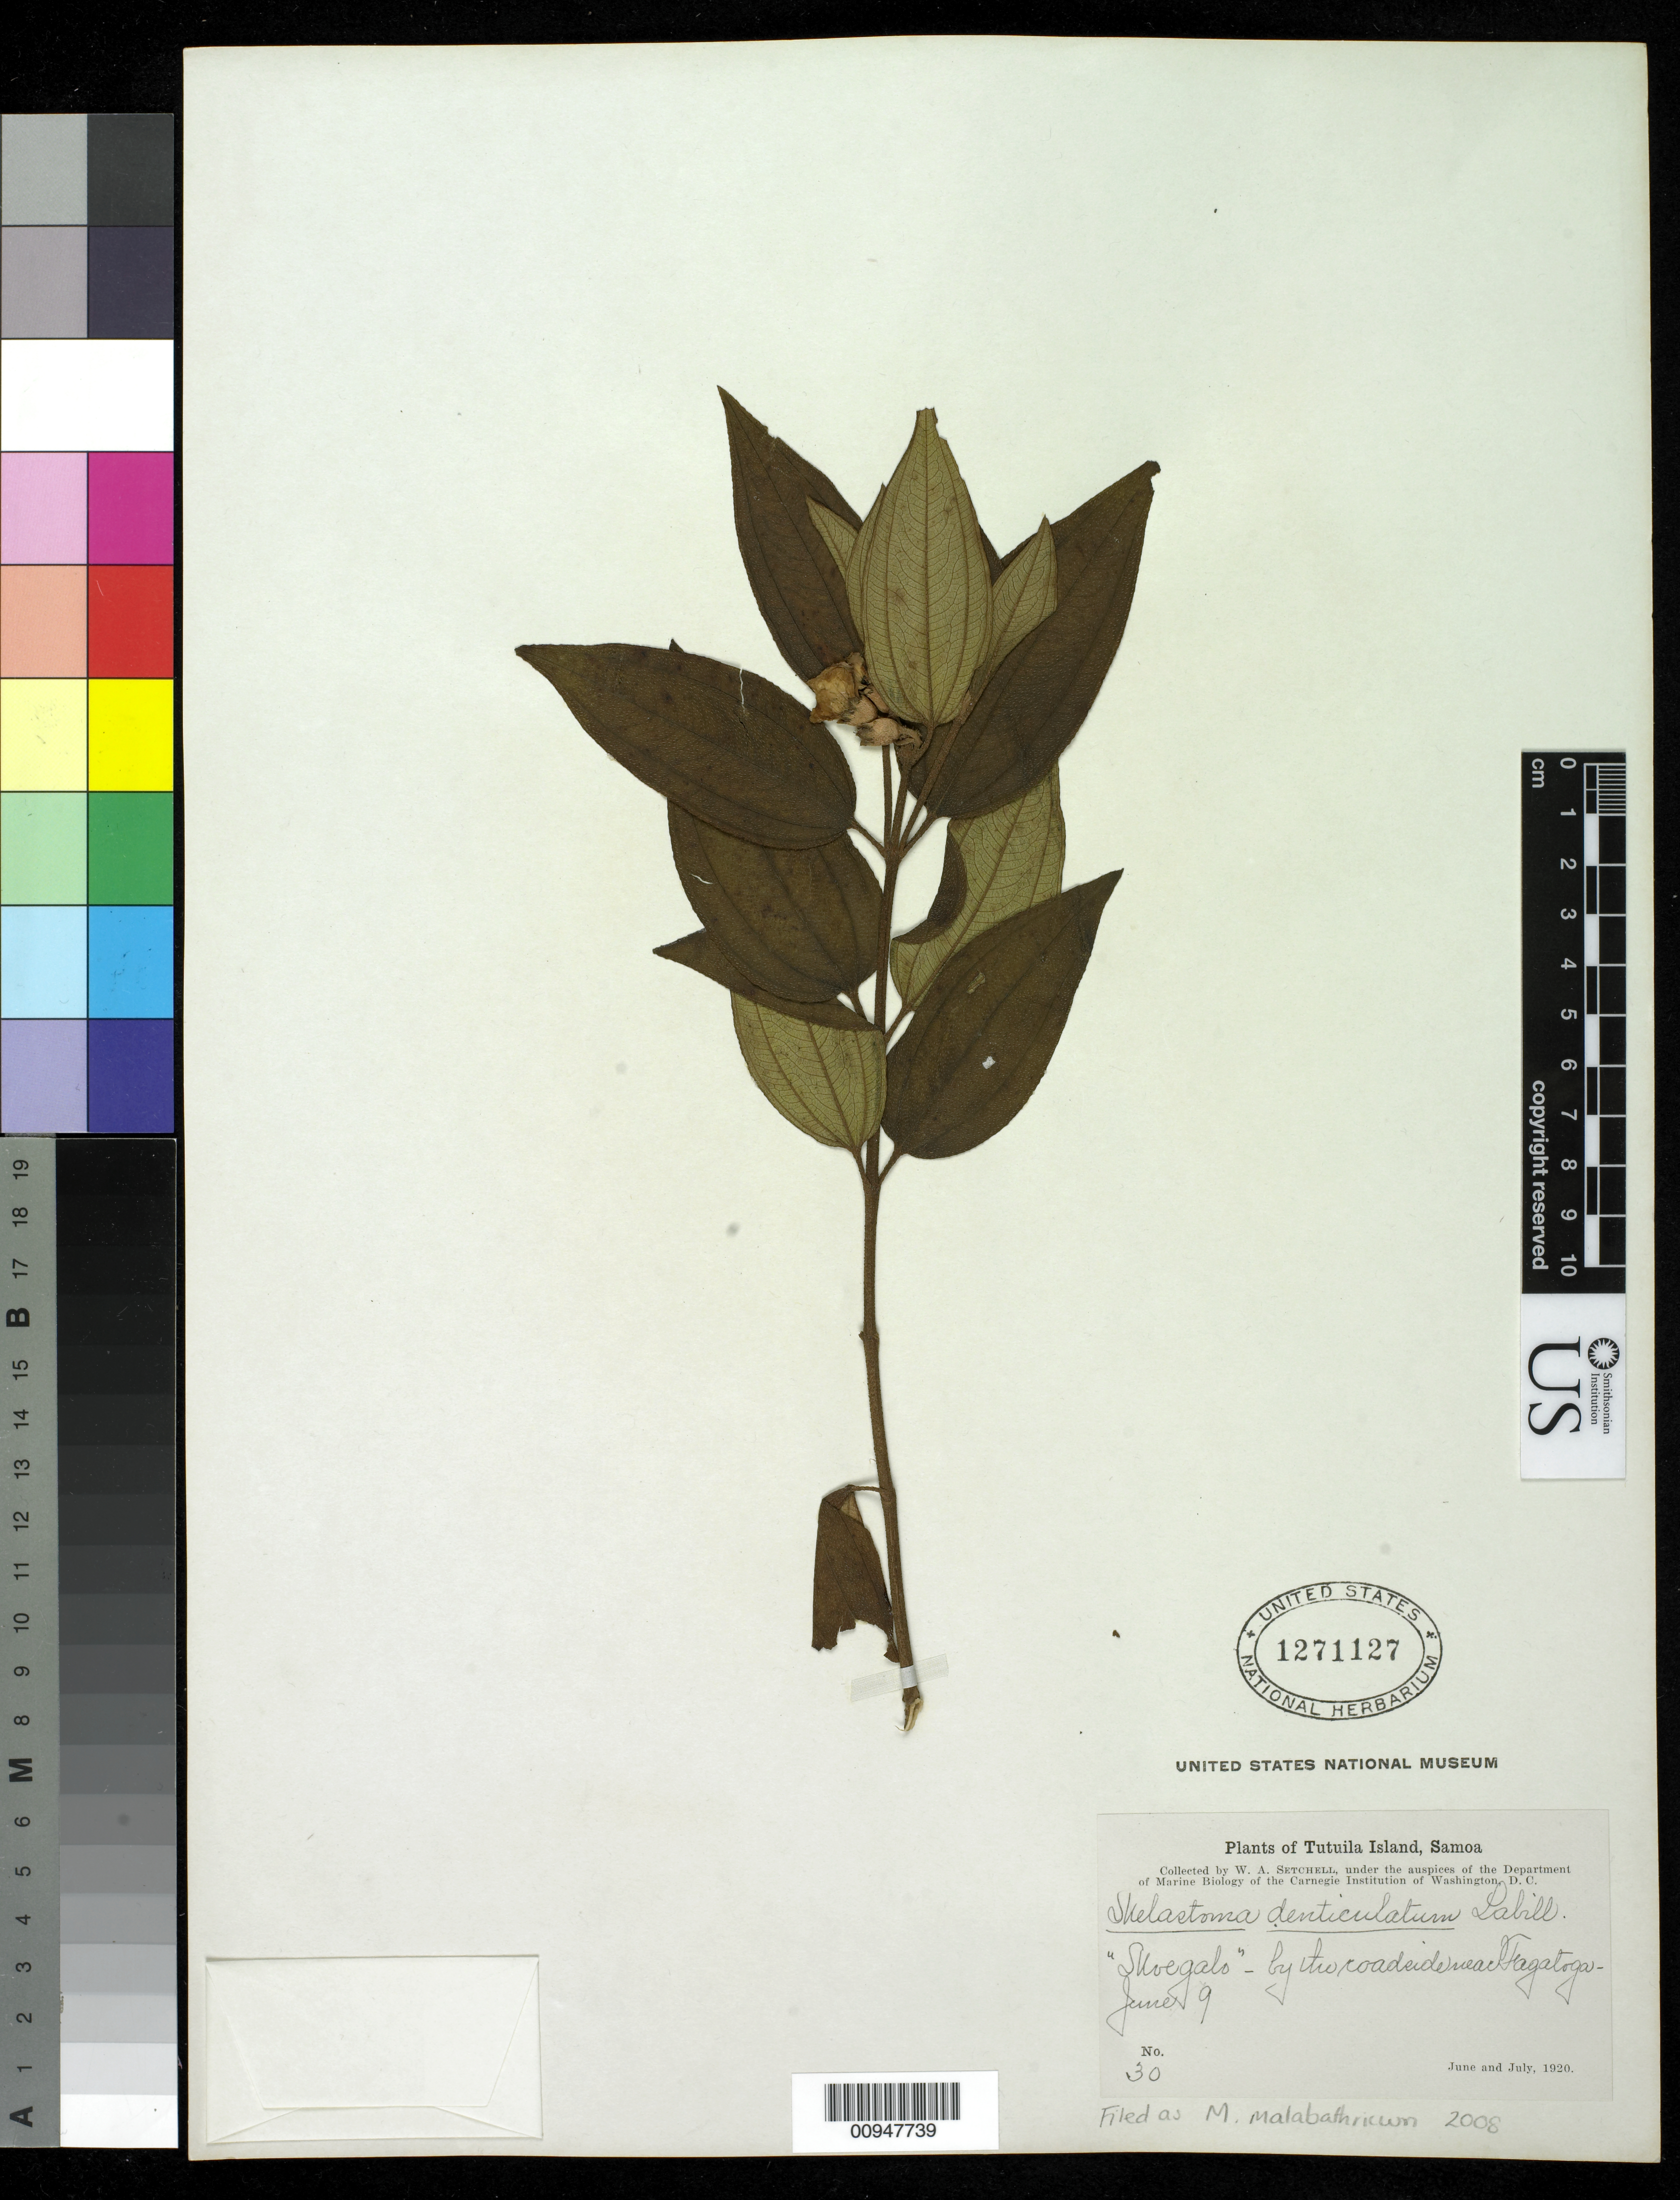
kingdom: Plantae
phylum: Tracheophyta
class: Magnoliopsida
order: Myrtales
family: Melastomataceae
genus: Melastoma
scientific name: Melastoma malabathricum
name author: L.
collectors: W. Setchell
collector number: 30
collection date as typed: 09 Jun 1920 and Jul 1920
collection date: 1920-06-09,1920-07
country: American Samoa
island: Tutua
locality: By the roadside near Fagatoga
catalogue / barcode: US 1271127